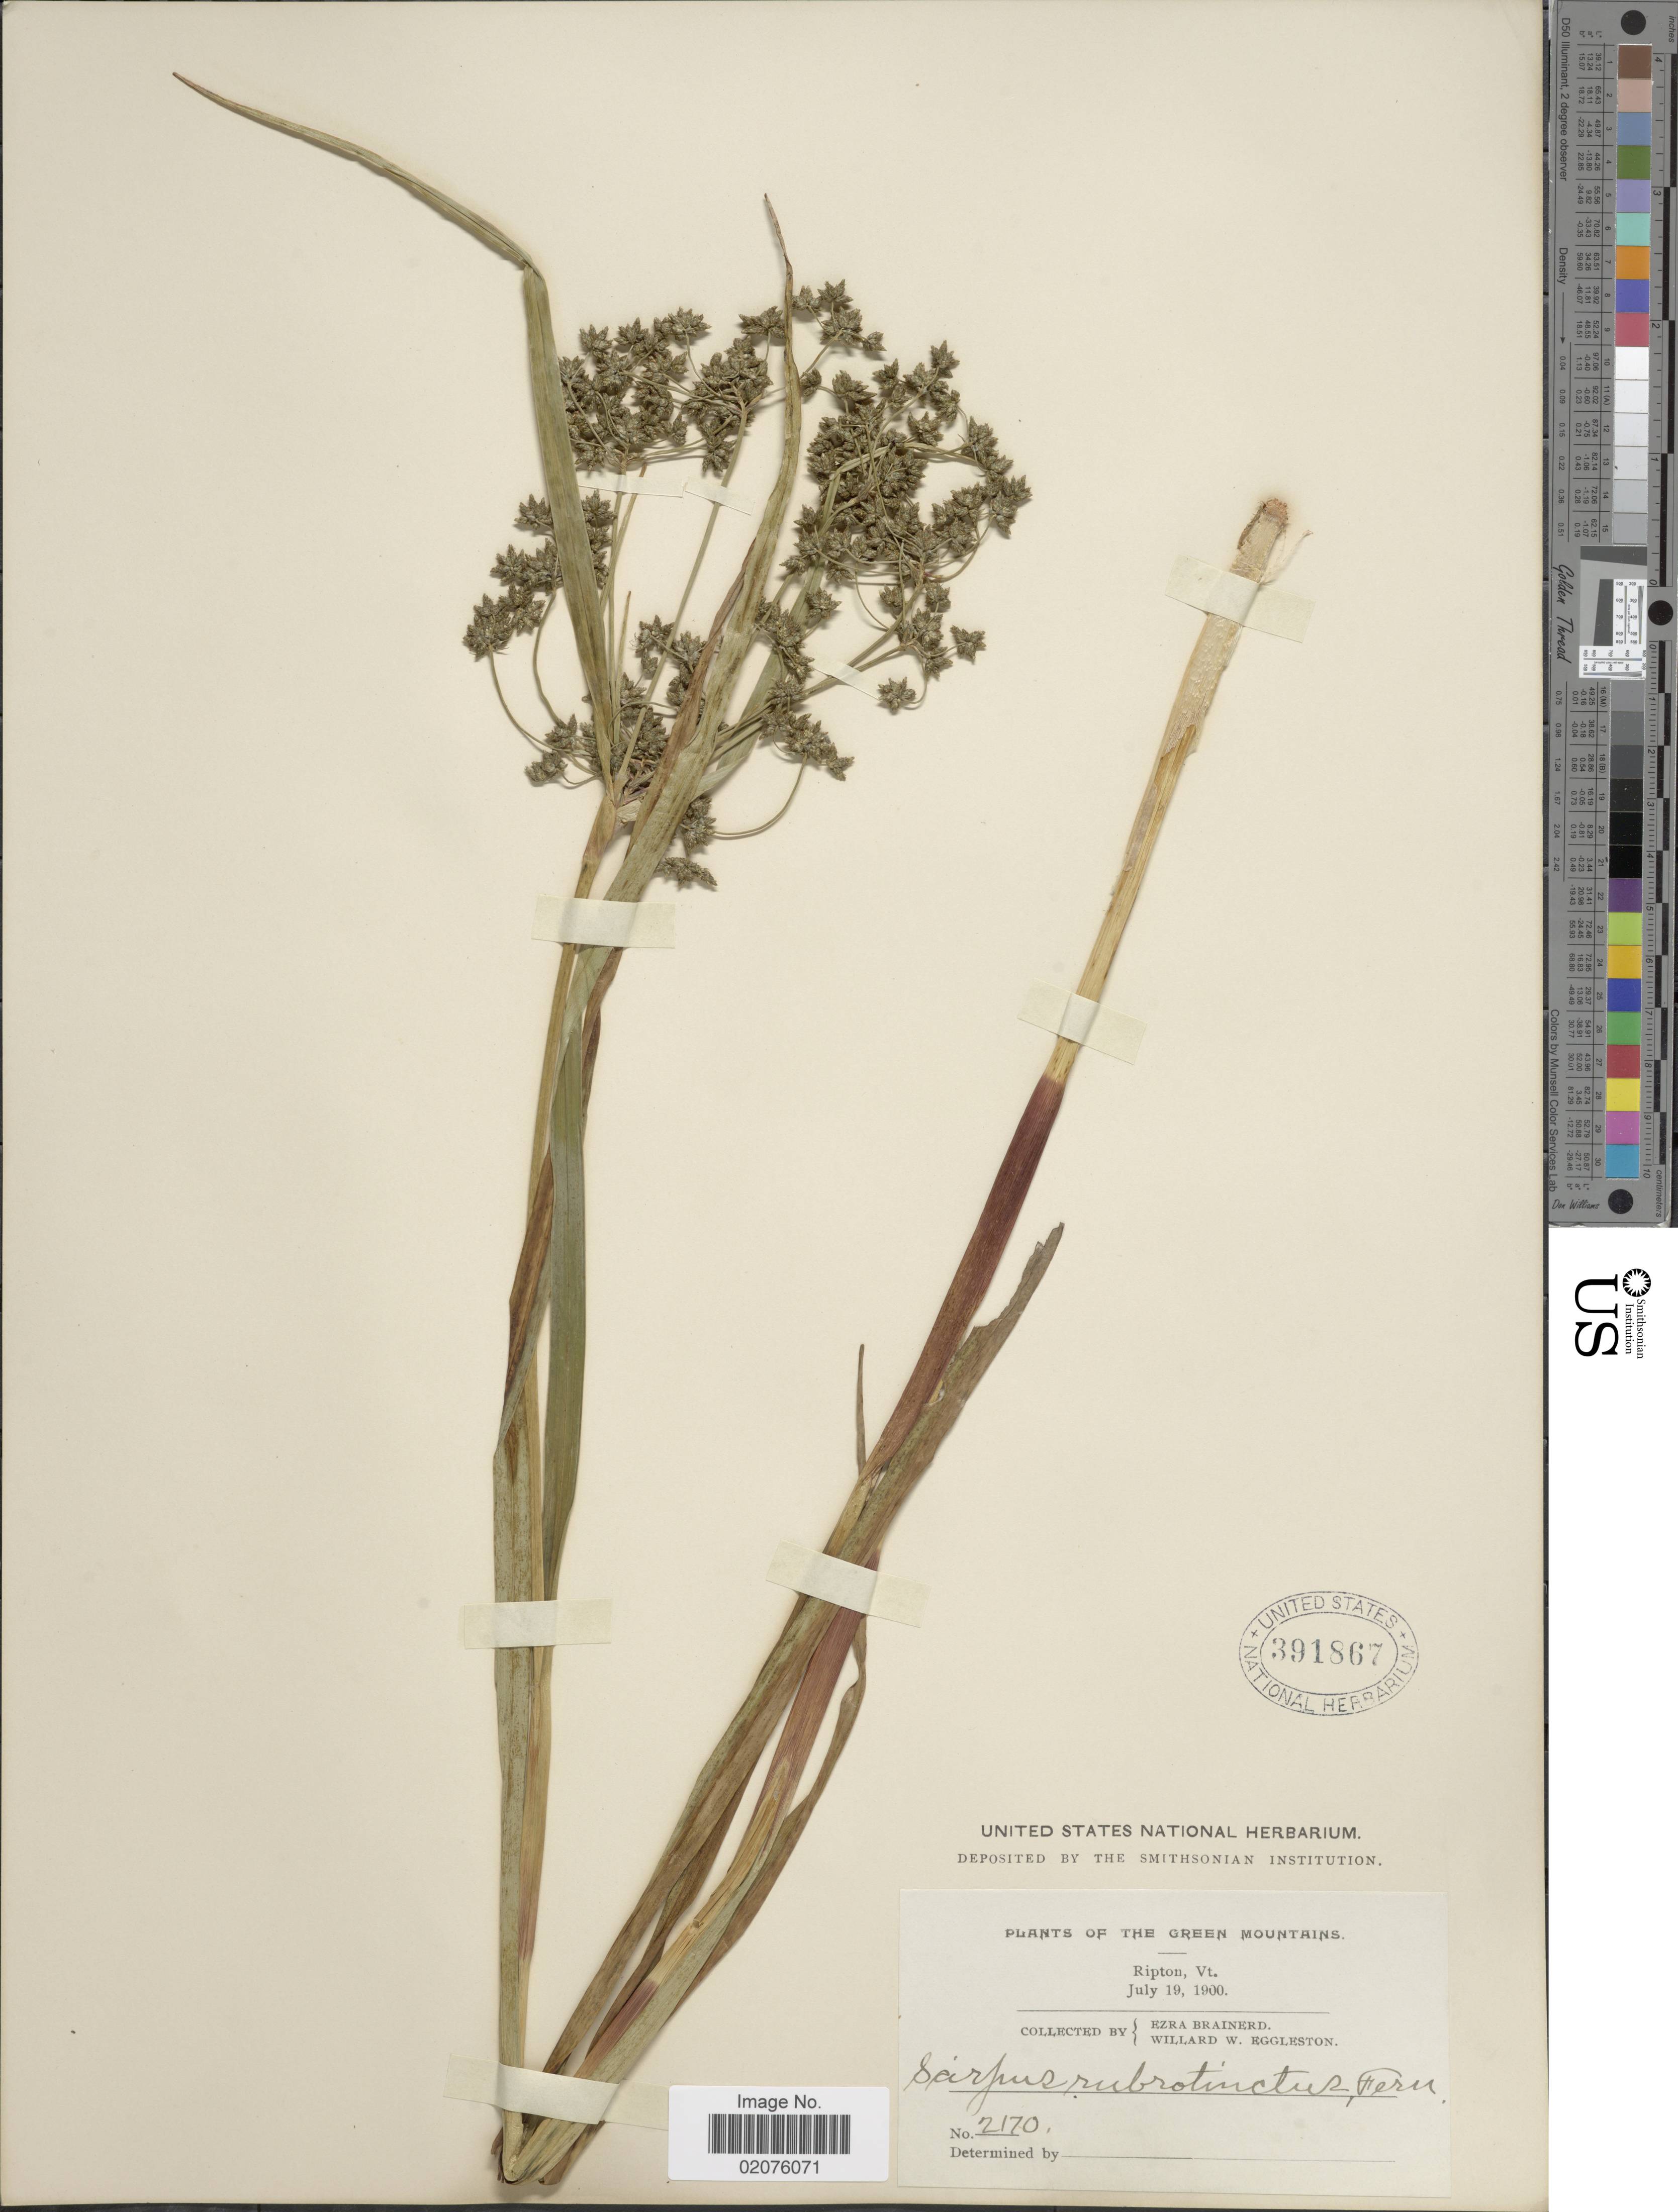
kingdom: Plantae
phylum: Tracheophyta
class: Liliopsida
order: Poales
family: Cyperaceae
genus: Scirpus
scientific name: Scirpus microcarpus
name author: J. Presl & C. Presl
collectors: E. Brainerd & W. W. Eggleston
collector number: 2170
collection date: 1900-07-19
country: United States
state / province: Vermont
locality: Green Mountains, Ripton, Vt.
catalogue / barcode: US 391867